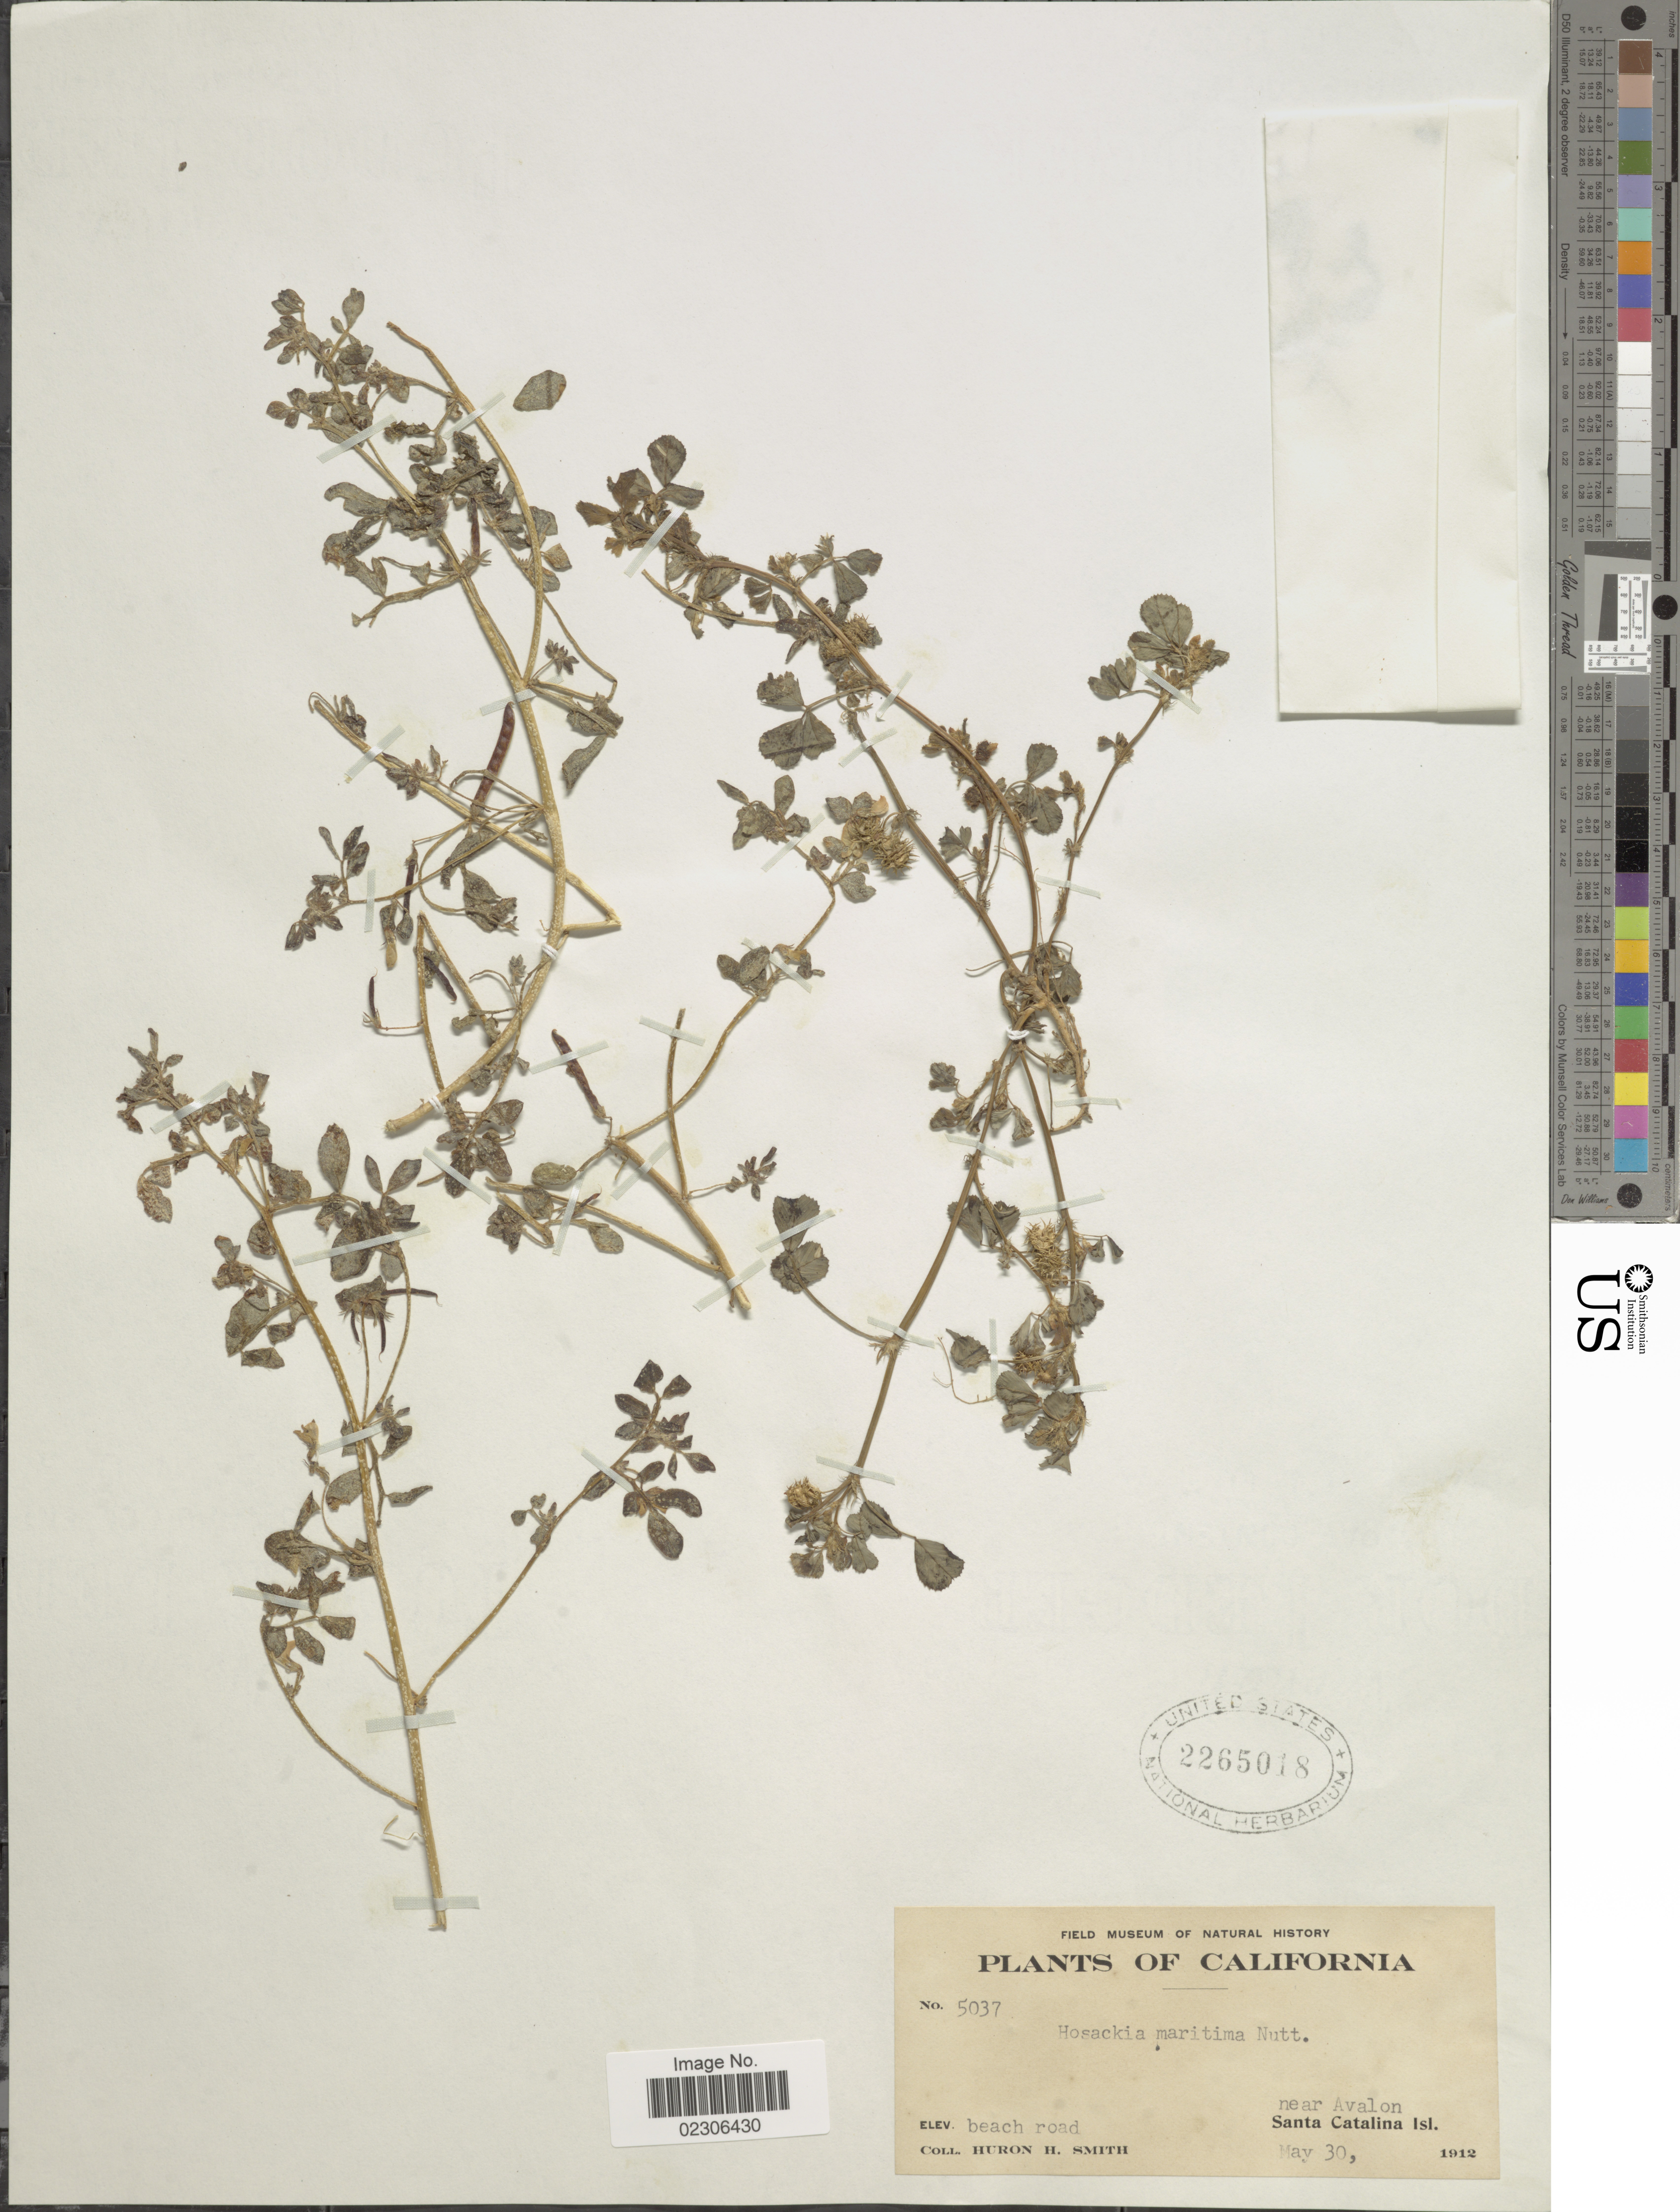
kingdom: Plantae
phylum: Tracheophyta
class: Magnoliopsida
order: Fabales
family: Fabaceae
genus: Hosackia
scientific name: Hosackia maritima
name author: Nutt.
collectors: Huron H. Smith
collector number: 5037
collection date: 1912-05-30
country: United States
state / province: California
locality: Near Avalon, Santa Catalina Isl.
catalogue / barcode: US 2265018